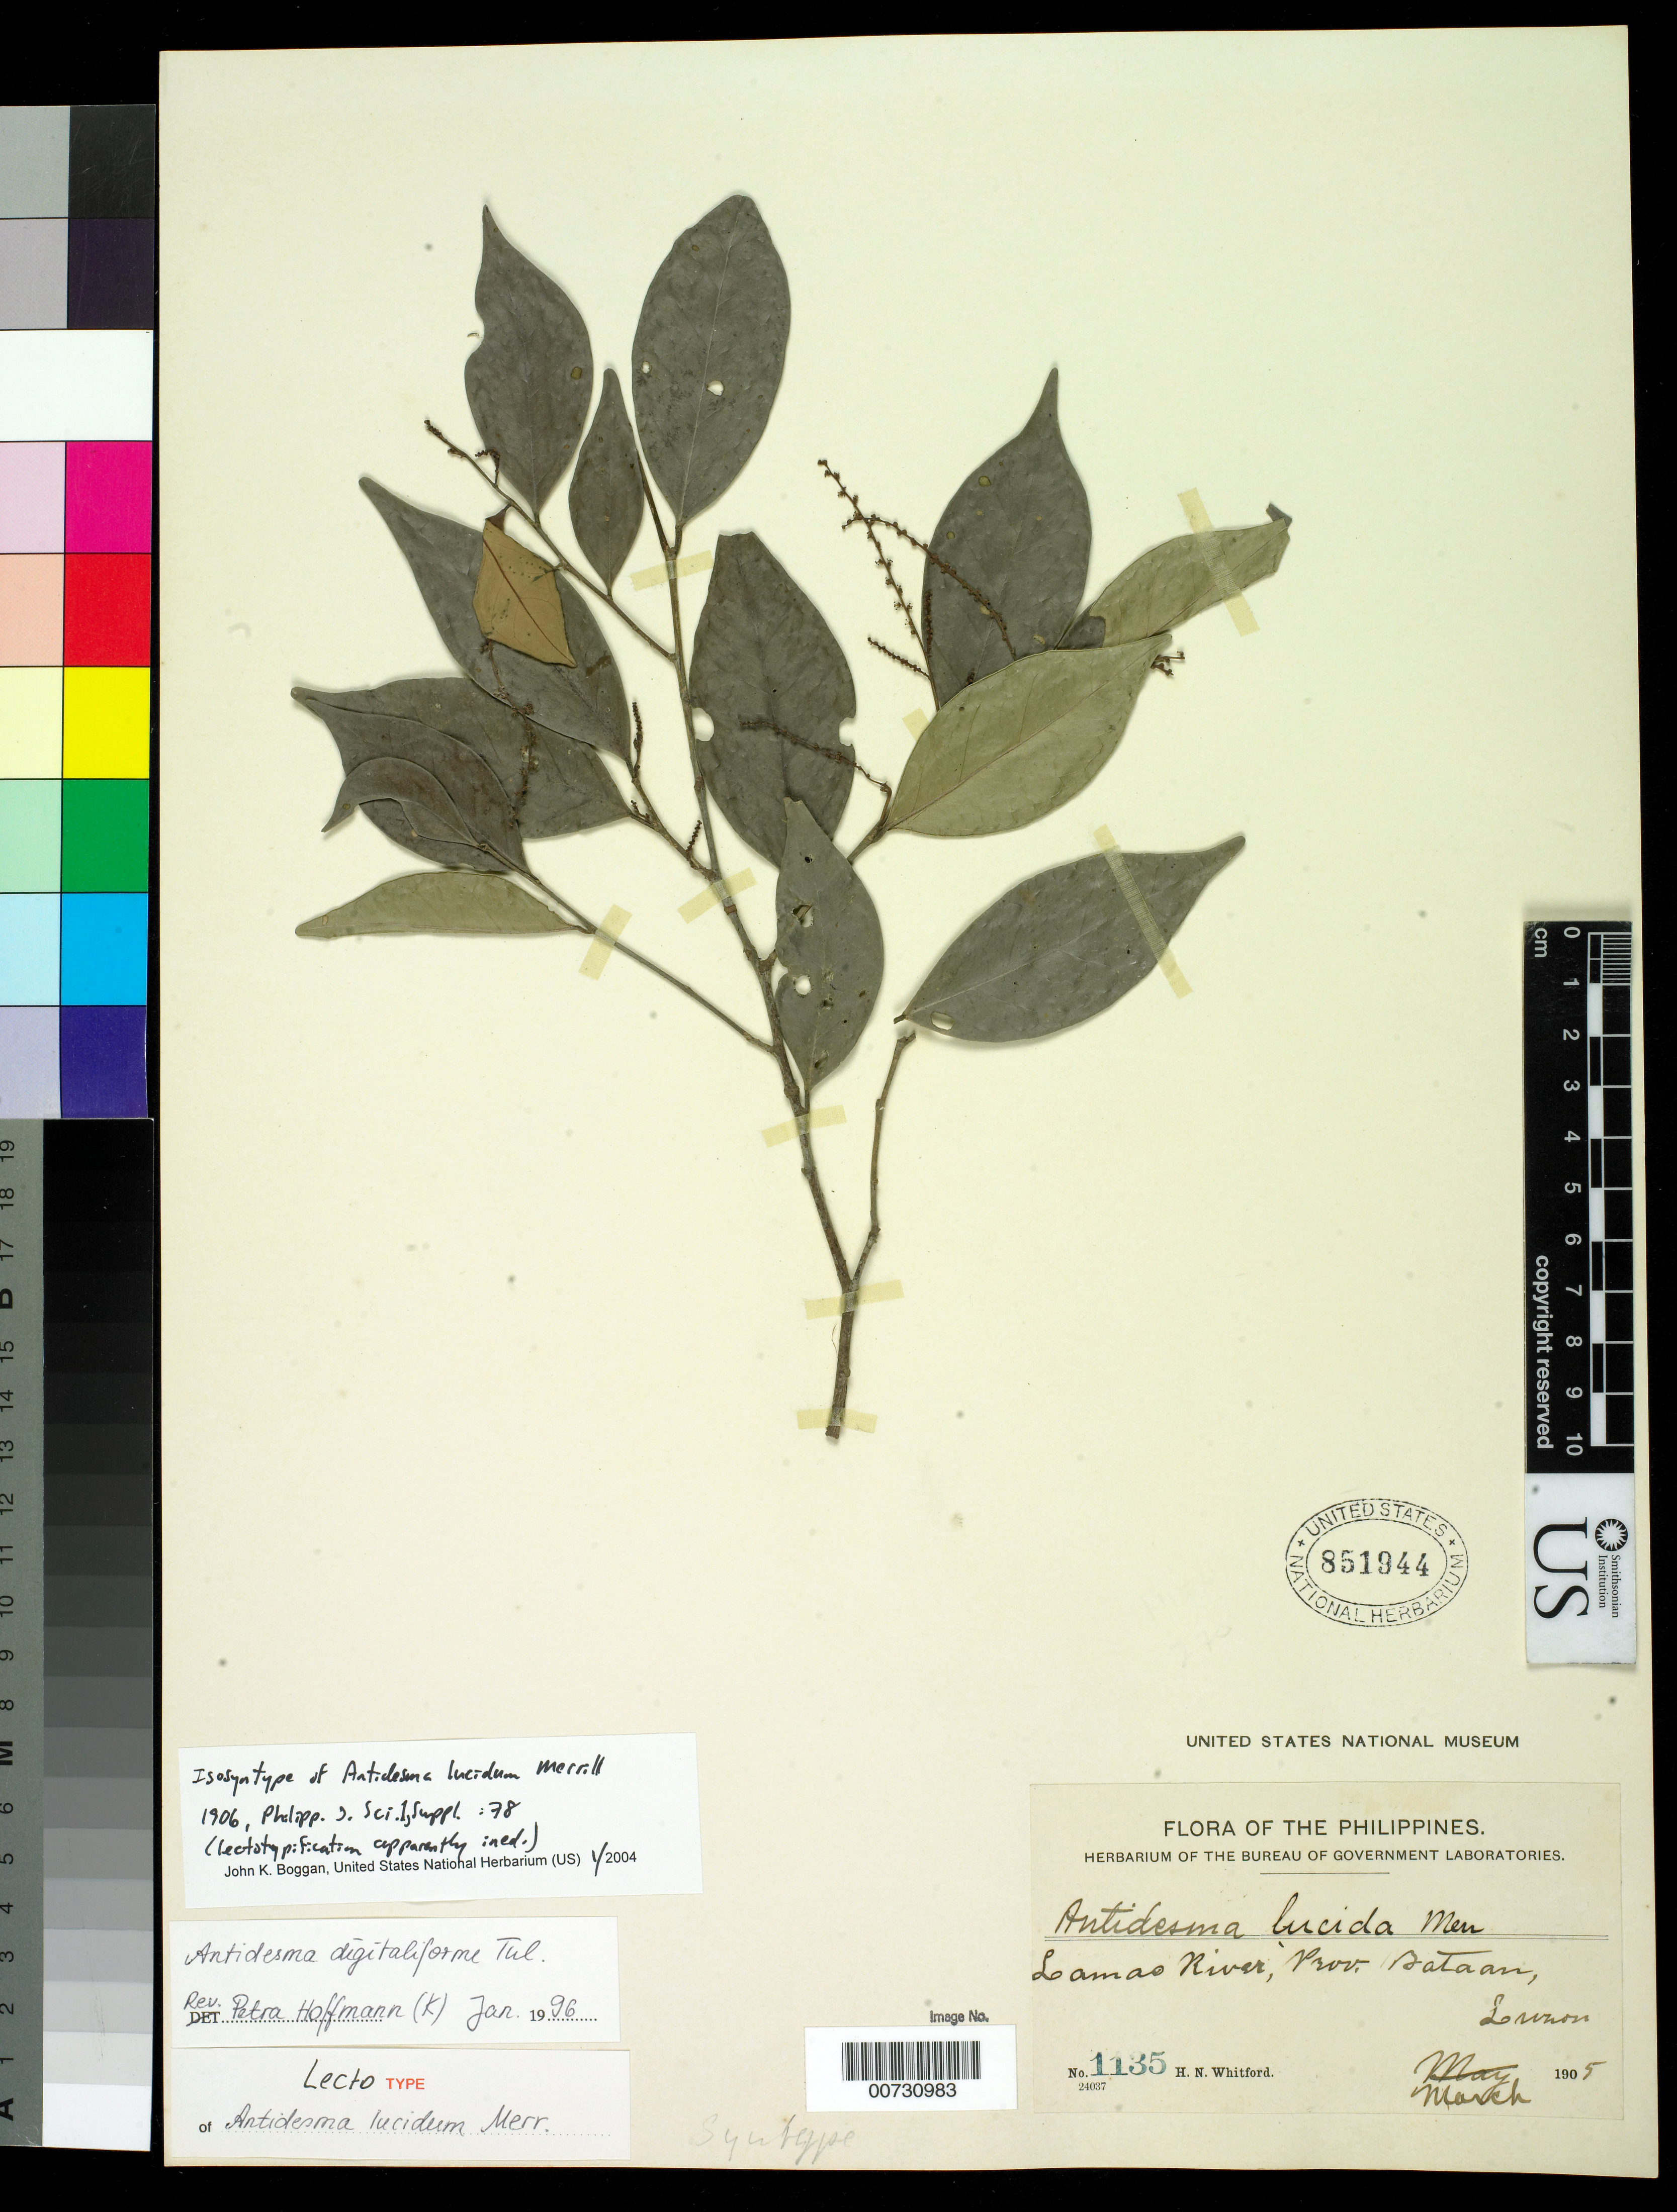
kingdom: Plantae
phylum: Tracheophyta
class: Magnoliopsida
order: Malpighiales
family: Phyllanthaceae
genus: Antidesma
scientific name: Antidesma lucidum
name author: Merr.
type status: Isosyntype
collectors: H. N. Whitford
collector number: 1135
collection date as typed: Mar 1905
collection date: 1905-03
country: Philippines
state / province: Ilocos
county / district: Ilocos Sur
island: Luzon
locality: Lamao River.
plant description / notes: Annotated as lectotype of Antidesma lucidum Merrill by P. Hoffmann, 1996.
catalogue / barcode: US 851944